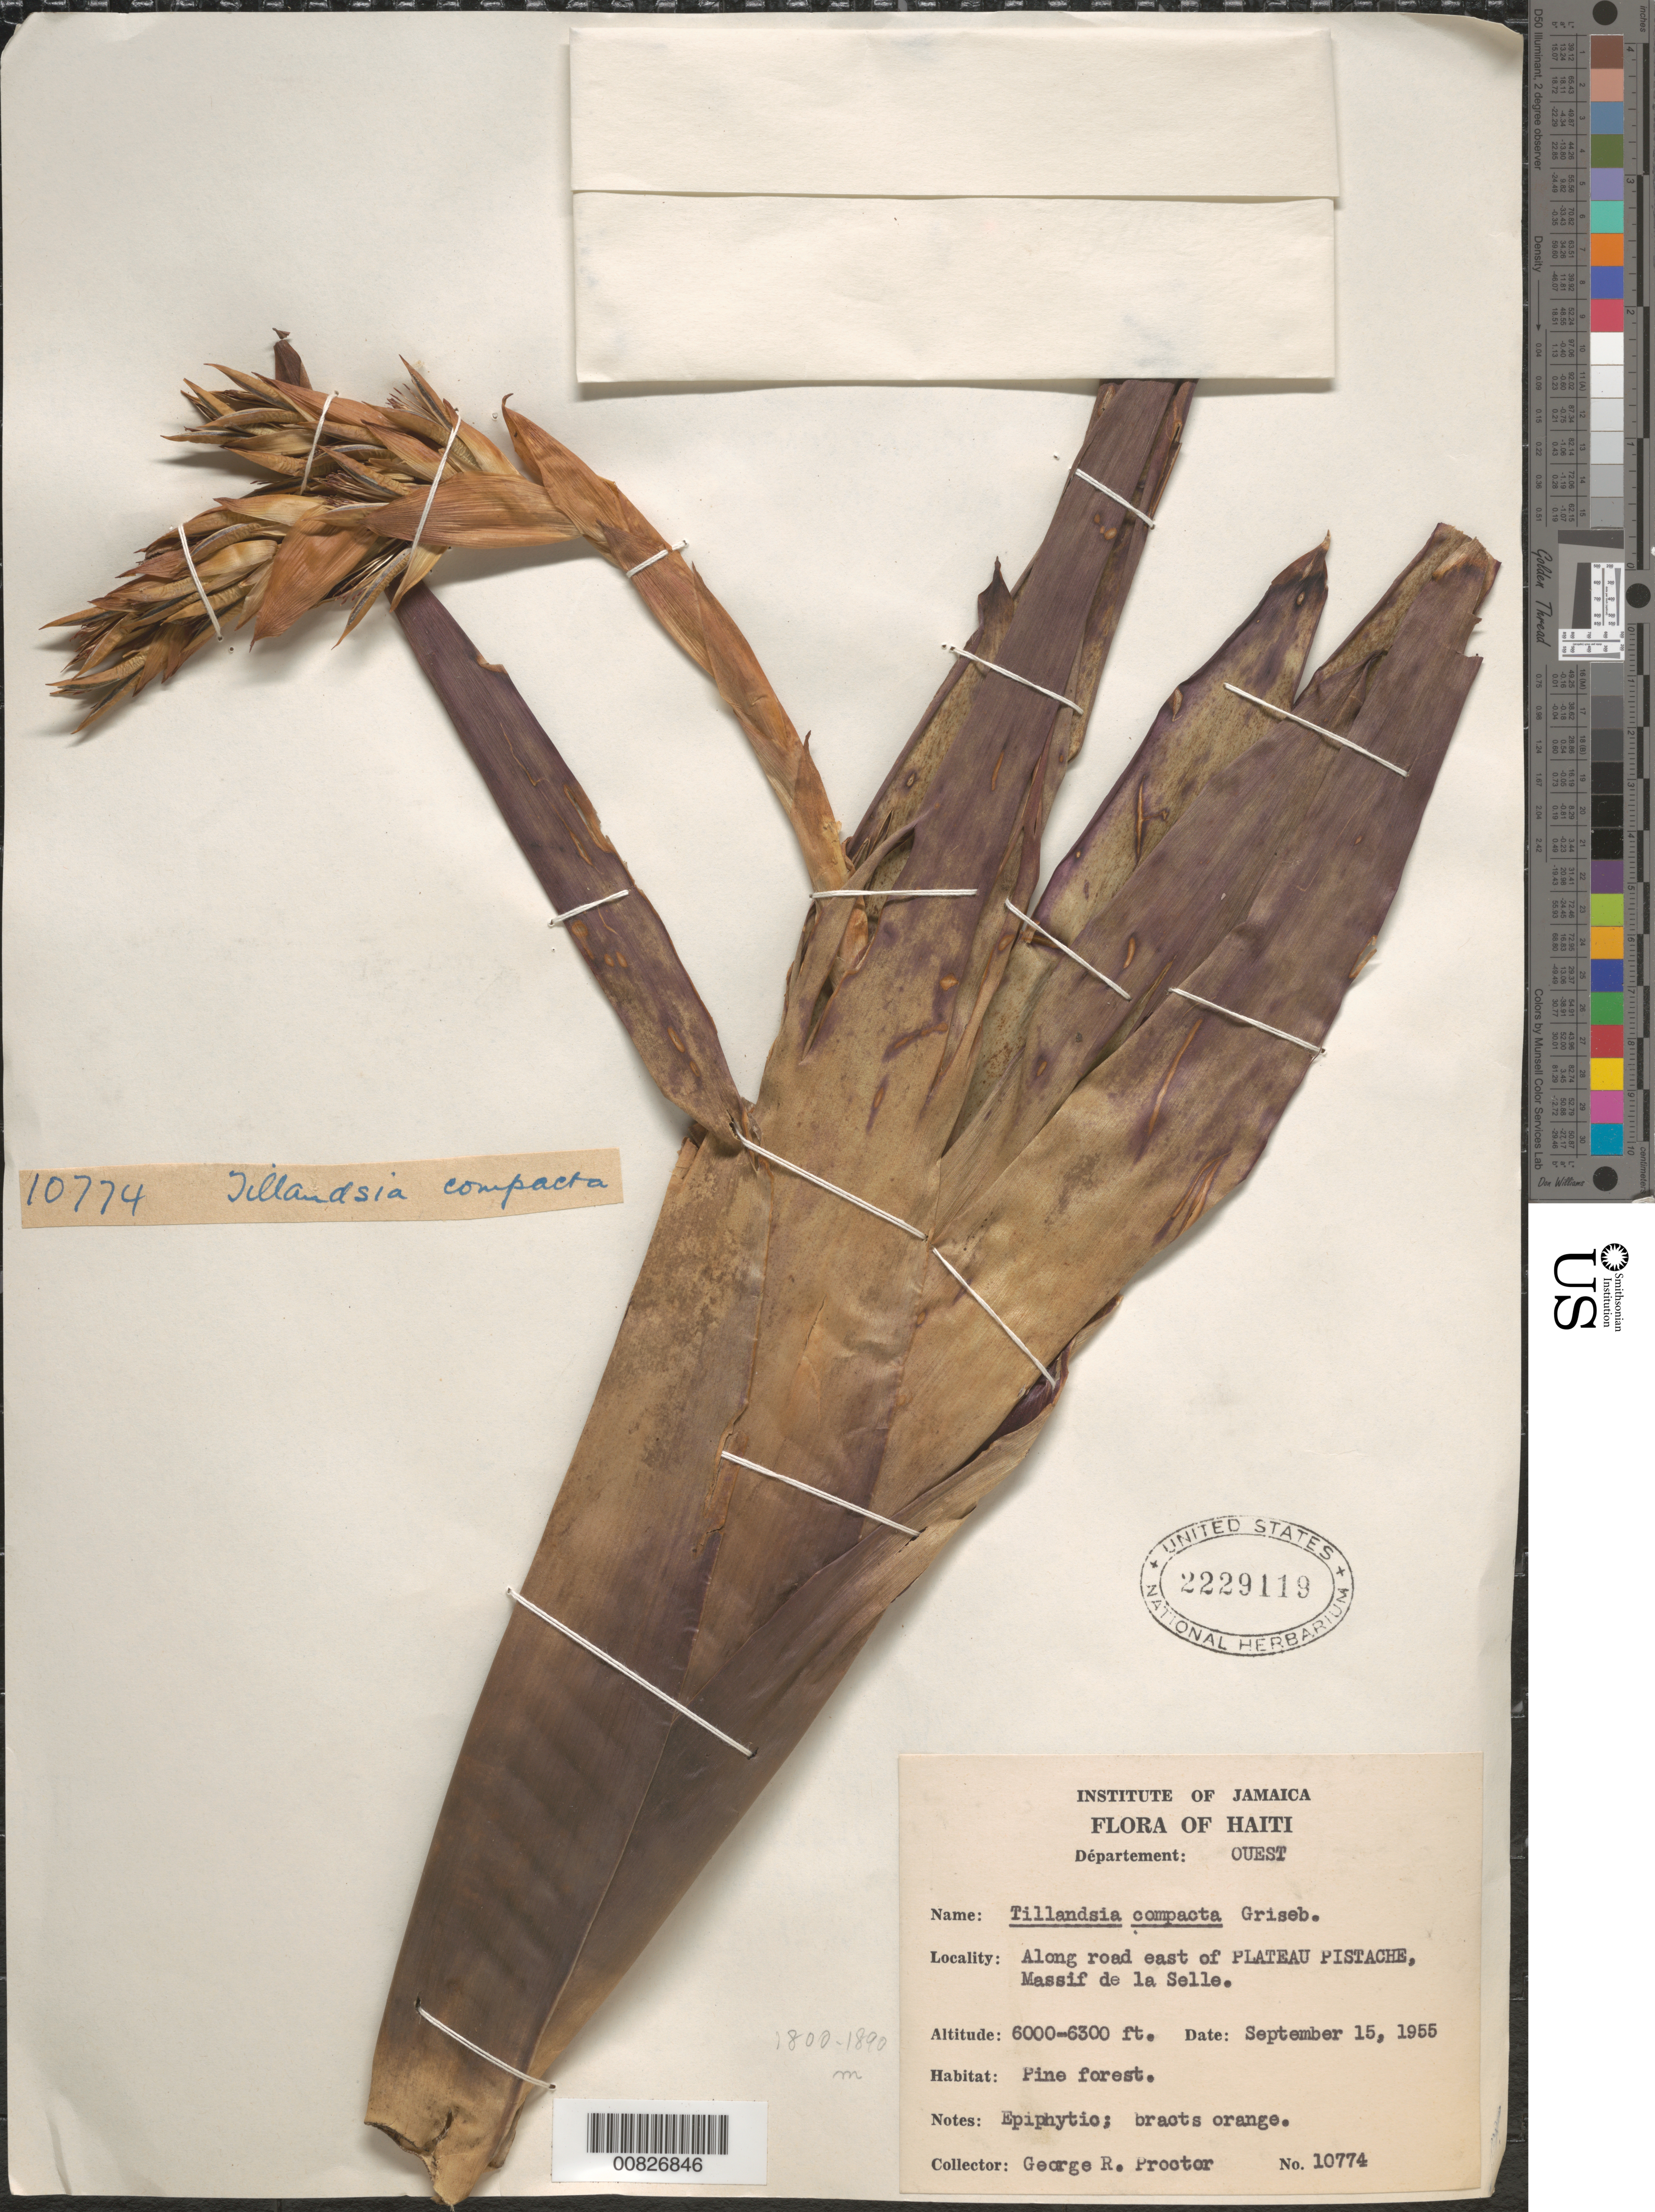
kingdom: Plantae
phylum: Tracheophyta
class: Liliopsida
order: Poales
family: Bromeliaceae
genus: Tillandsia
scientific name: Tillandsia compacta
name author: Griseb.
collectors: G. R. Proctor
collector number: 10774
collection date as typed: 15 Sep 1955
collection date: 1955-09-15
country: Haiti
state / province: Ouest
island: Hispaniola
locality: Along road east of Plateau Pistache, Massif de la Selle.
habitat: Pine forest.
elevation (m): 1829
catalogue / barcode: US 2229119